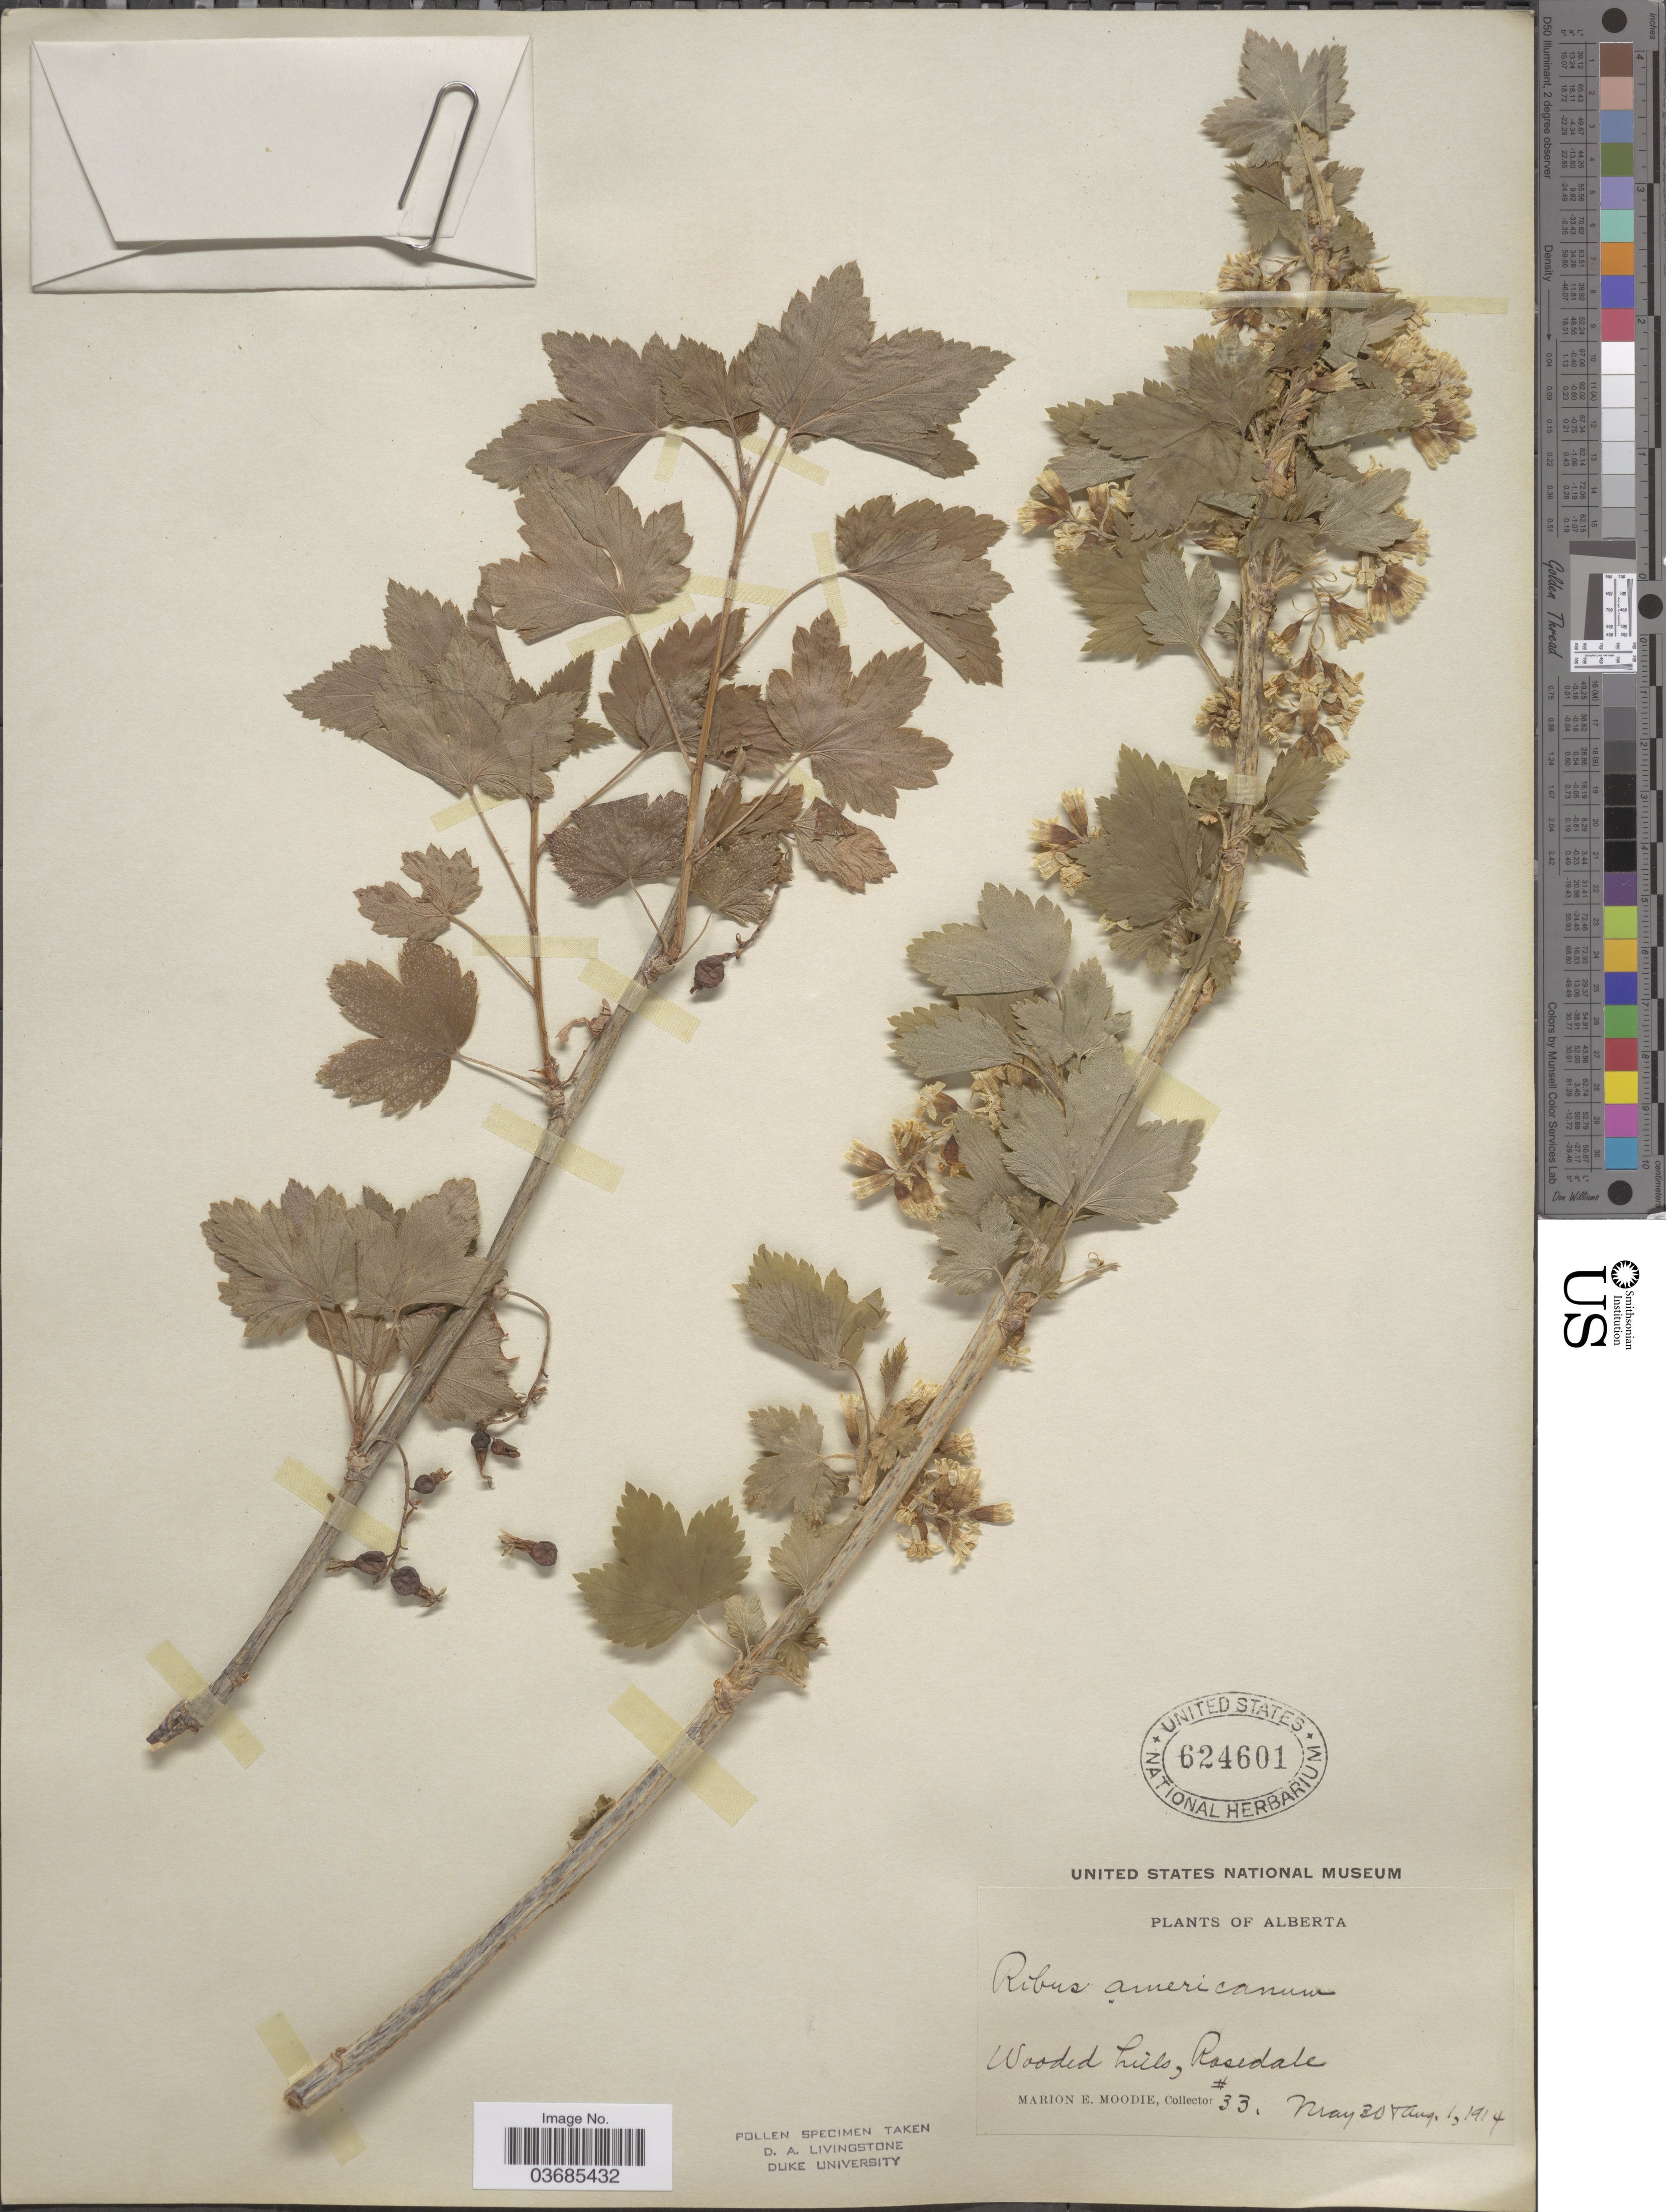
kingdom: Plantae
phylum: Tracheophyta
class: Magnoliopsida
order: Saxifragales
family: Grossulariaceae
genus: Ribes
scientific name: Ribes americanum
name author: Mill.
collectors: M. E. Moodie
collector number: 33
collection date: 1914-05-30/1914-08-01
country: Canada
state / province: Alberta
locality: Wooded hills, Rosedale.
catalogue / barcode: US 624601